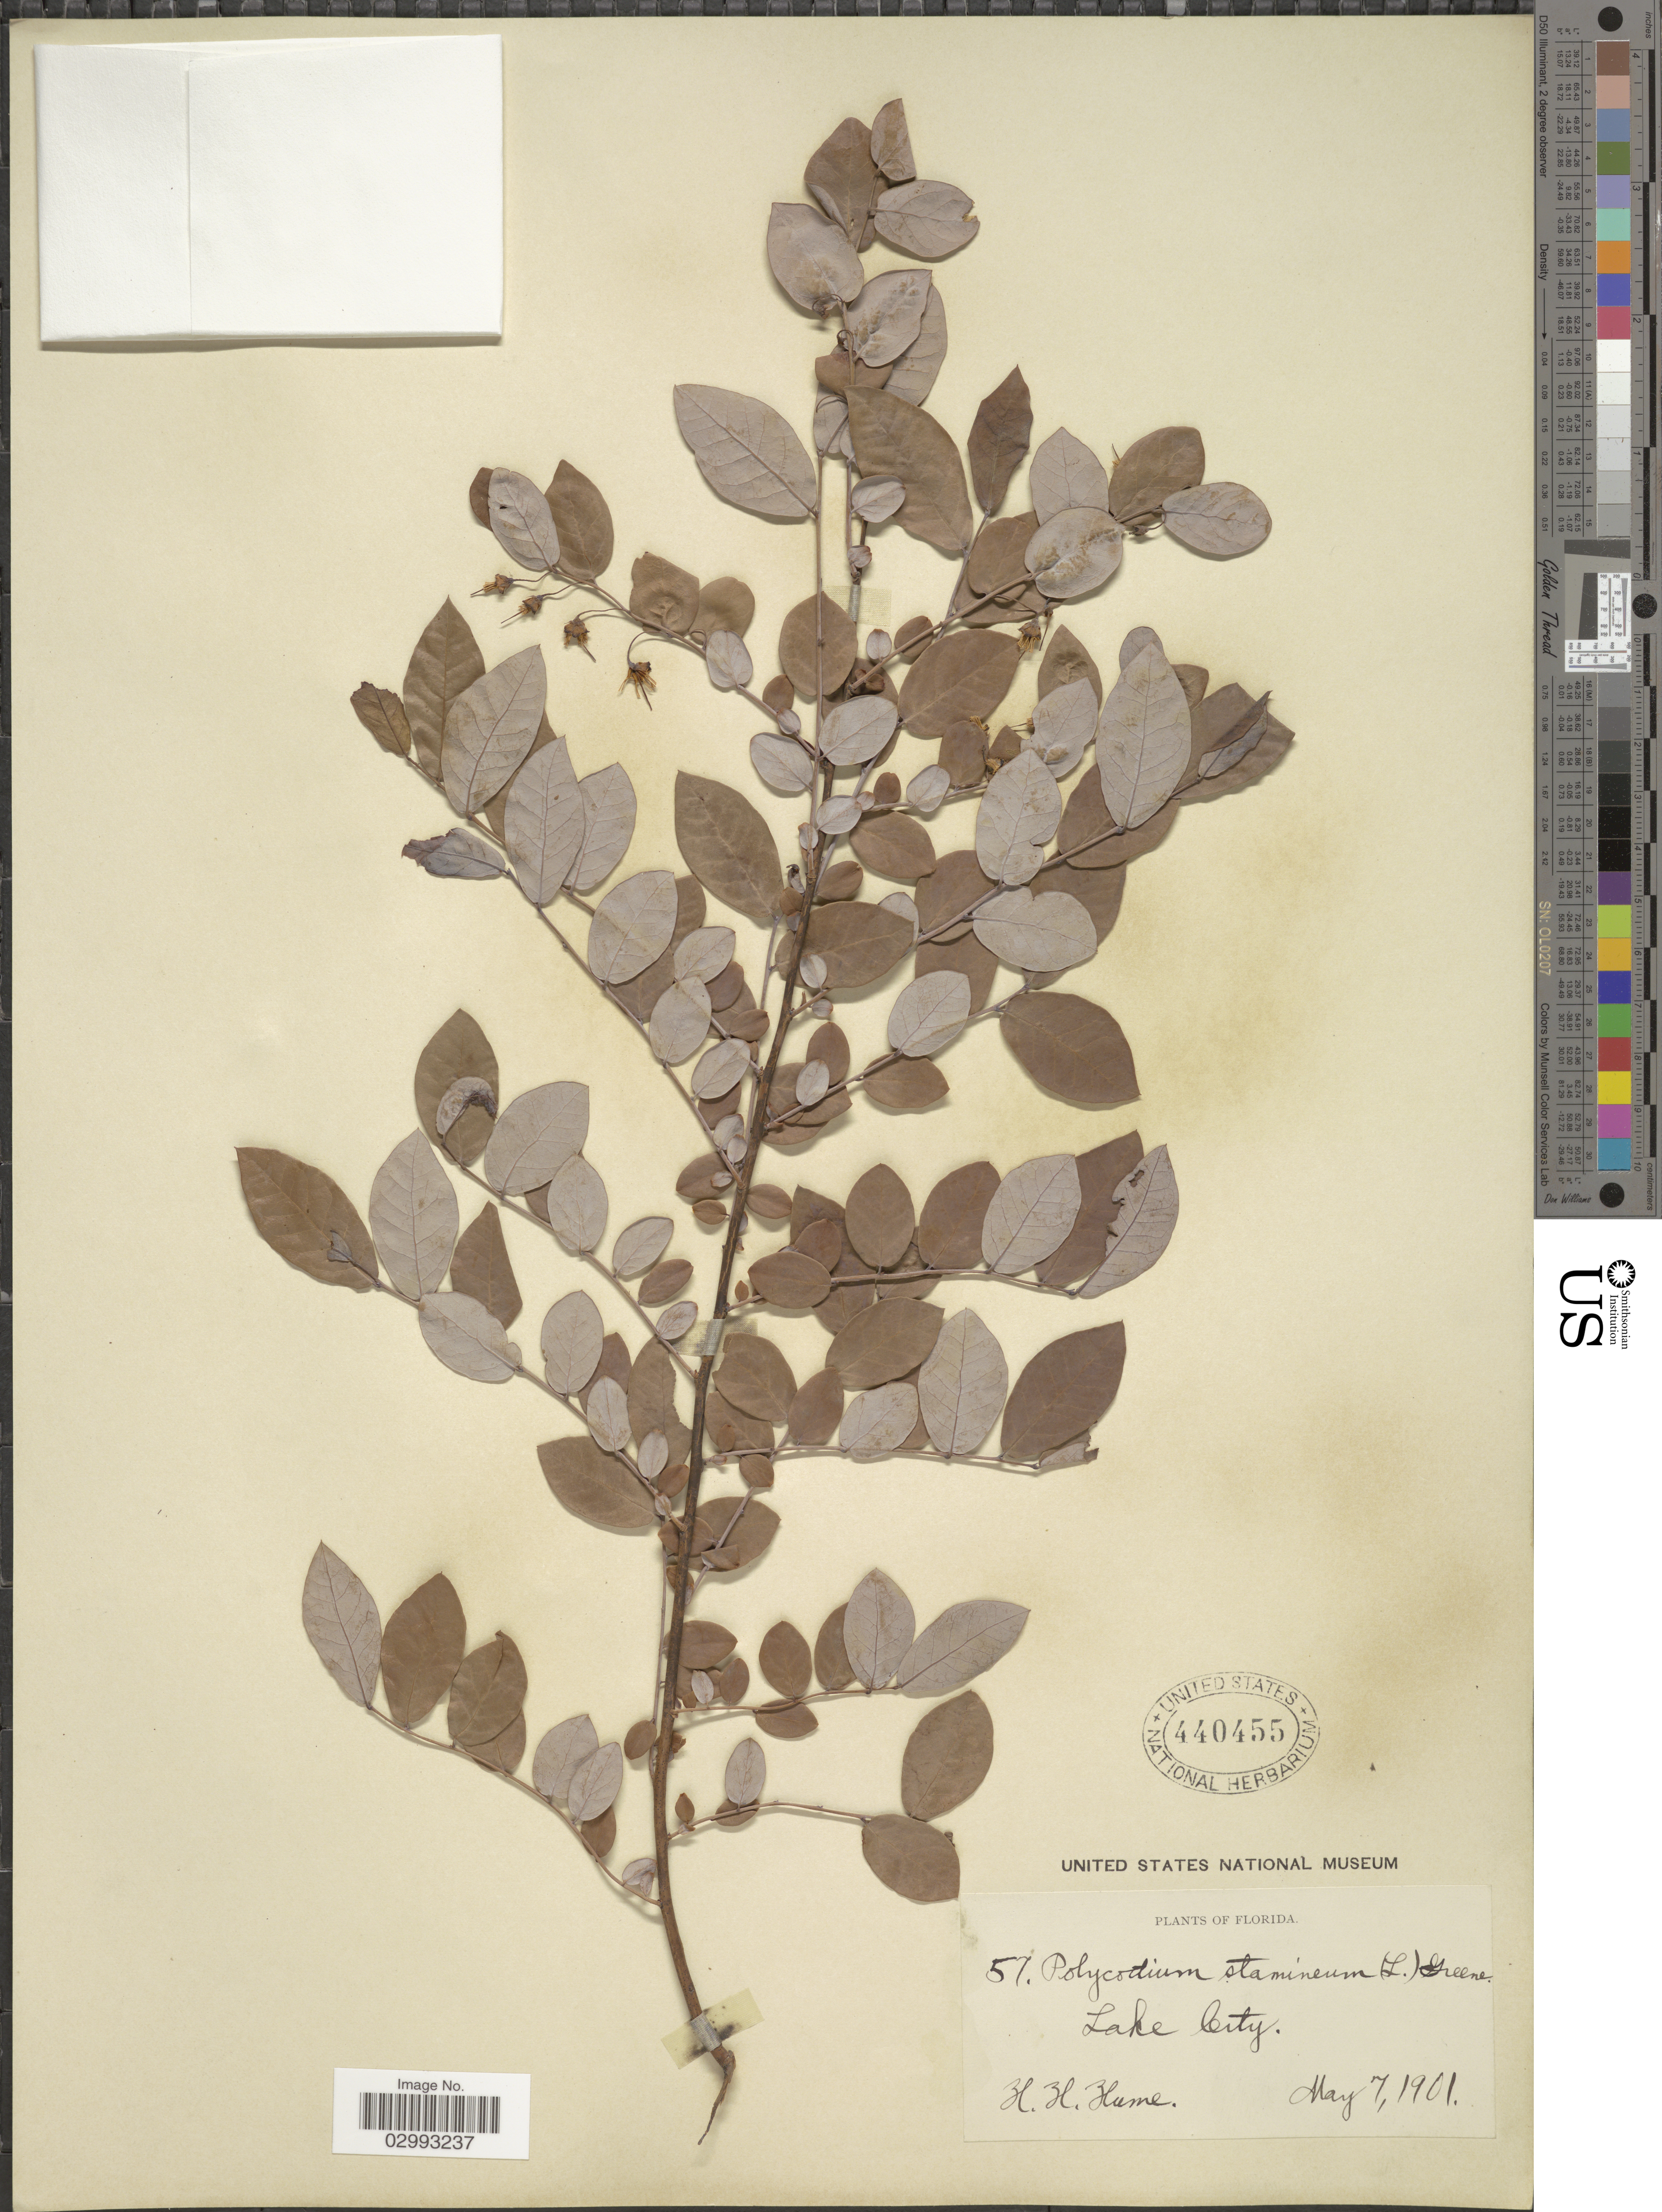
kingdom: Plantae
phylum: Tracheophyta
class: Magnoliopsida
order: Ericales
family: Ericaceae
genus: Polycodium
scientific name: Polycodium revolutum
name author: (Greene) Greene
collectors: H. Hume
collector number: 57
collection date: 1901-05-07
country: United States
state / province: Florida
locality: Lake City.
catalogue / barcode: US 440455